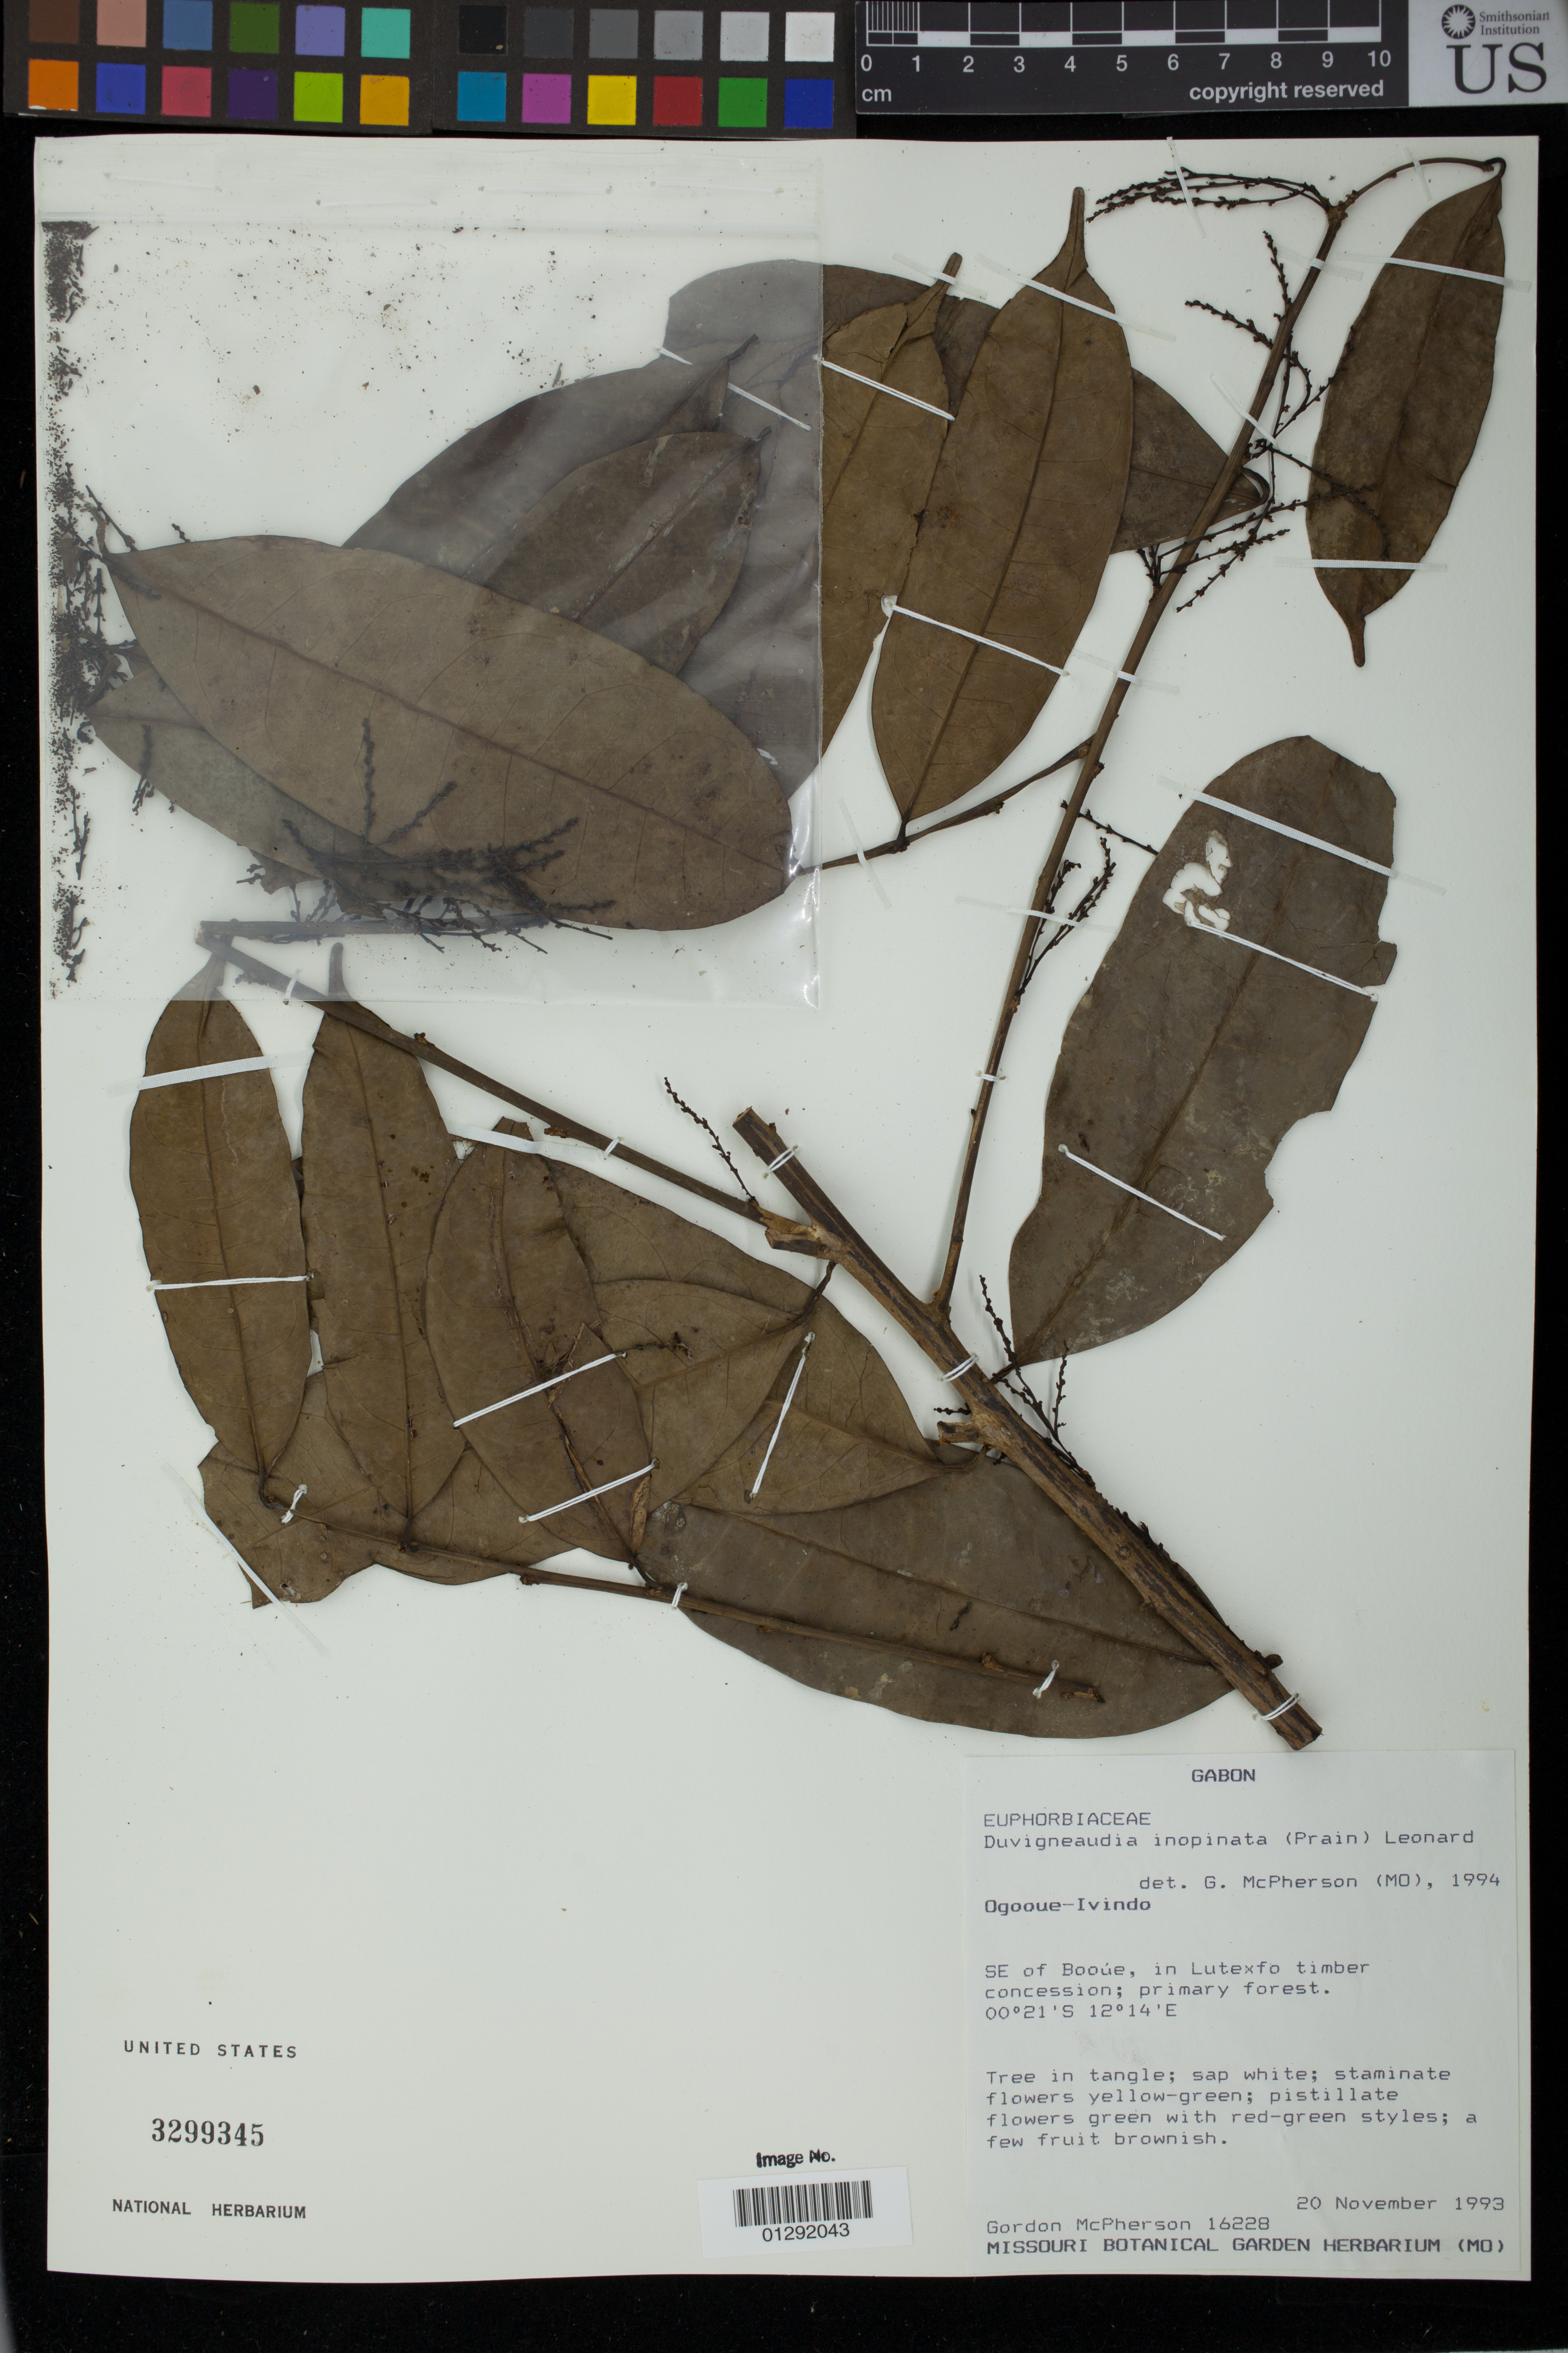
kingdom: Plantae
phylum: Tracheophyta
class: Magnoliopsida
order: Malpighiales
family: Euphorbiaceae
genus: Duvigneaudia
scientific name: Duvigneaudia inopinata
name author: (Prain) J. Léonard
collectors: G. D. McPherson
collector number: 16228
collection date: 1993-11-20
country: Gabon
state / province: Ogooue-Ivindo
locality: SE of Booue, in Lutexfo timber concession: primary forest.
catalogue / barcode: US 3299345